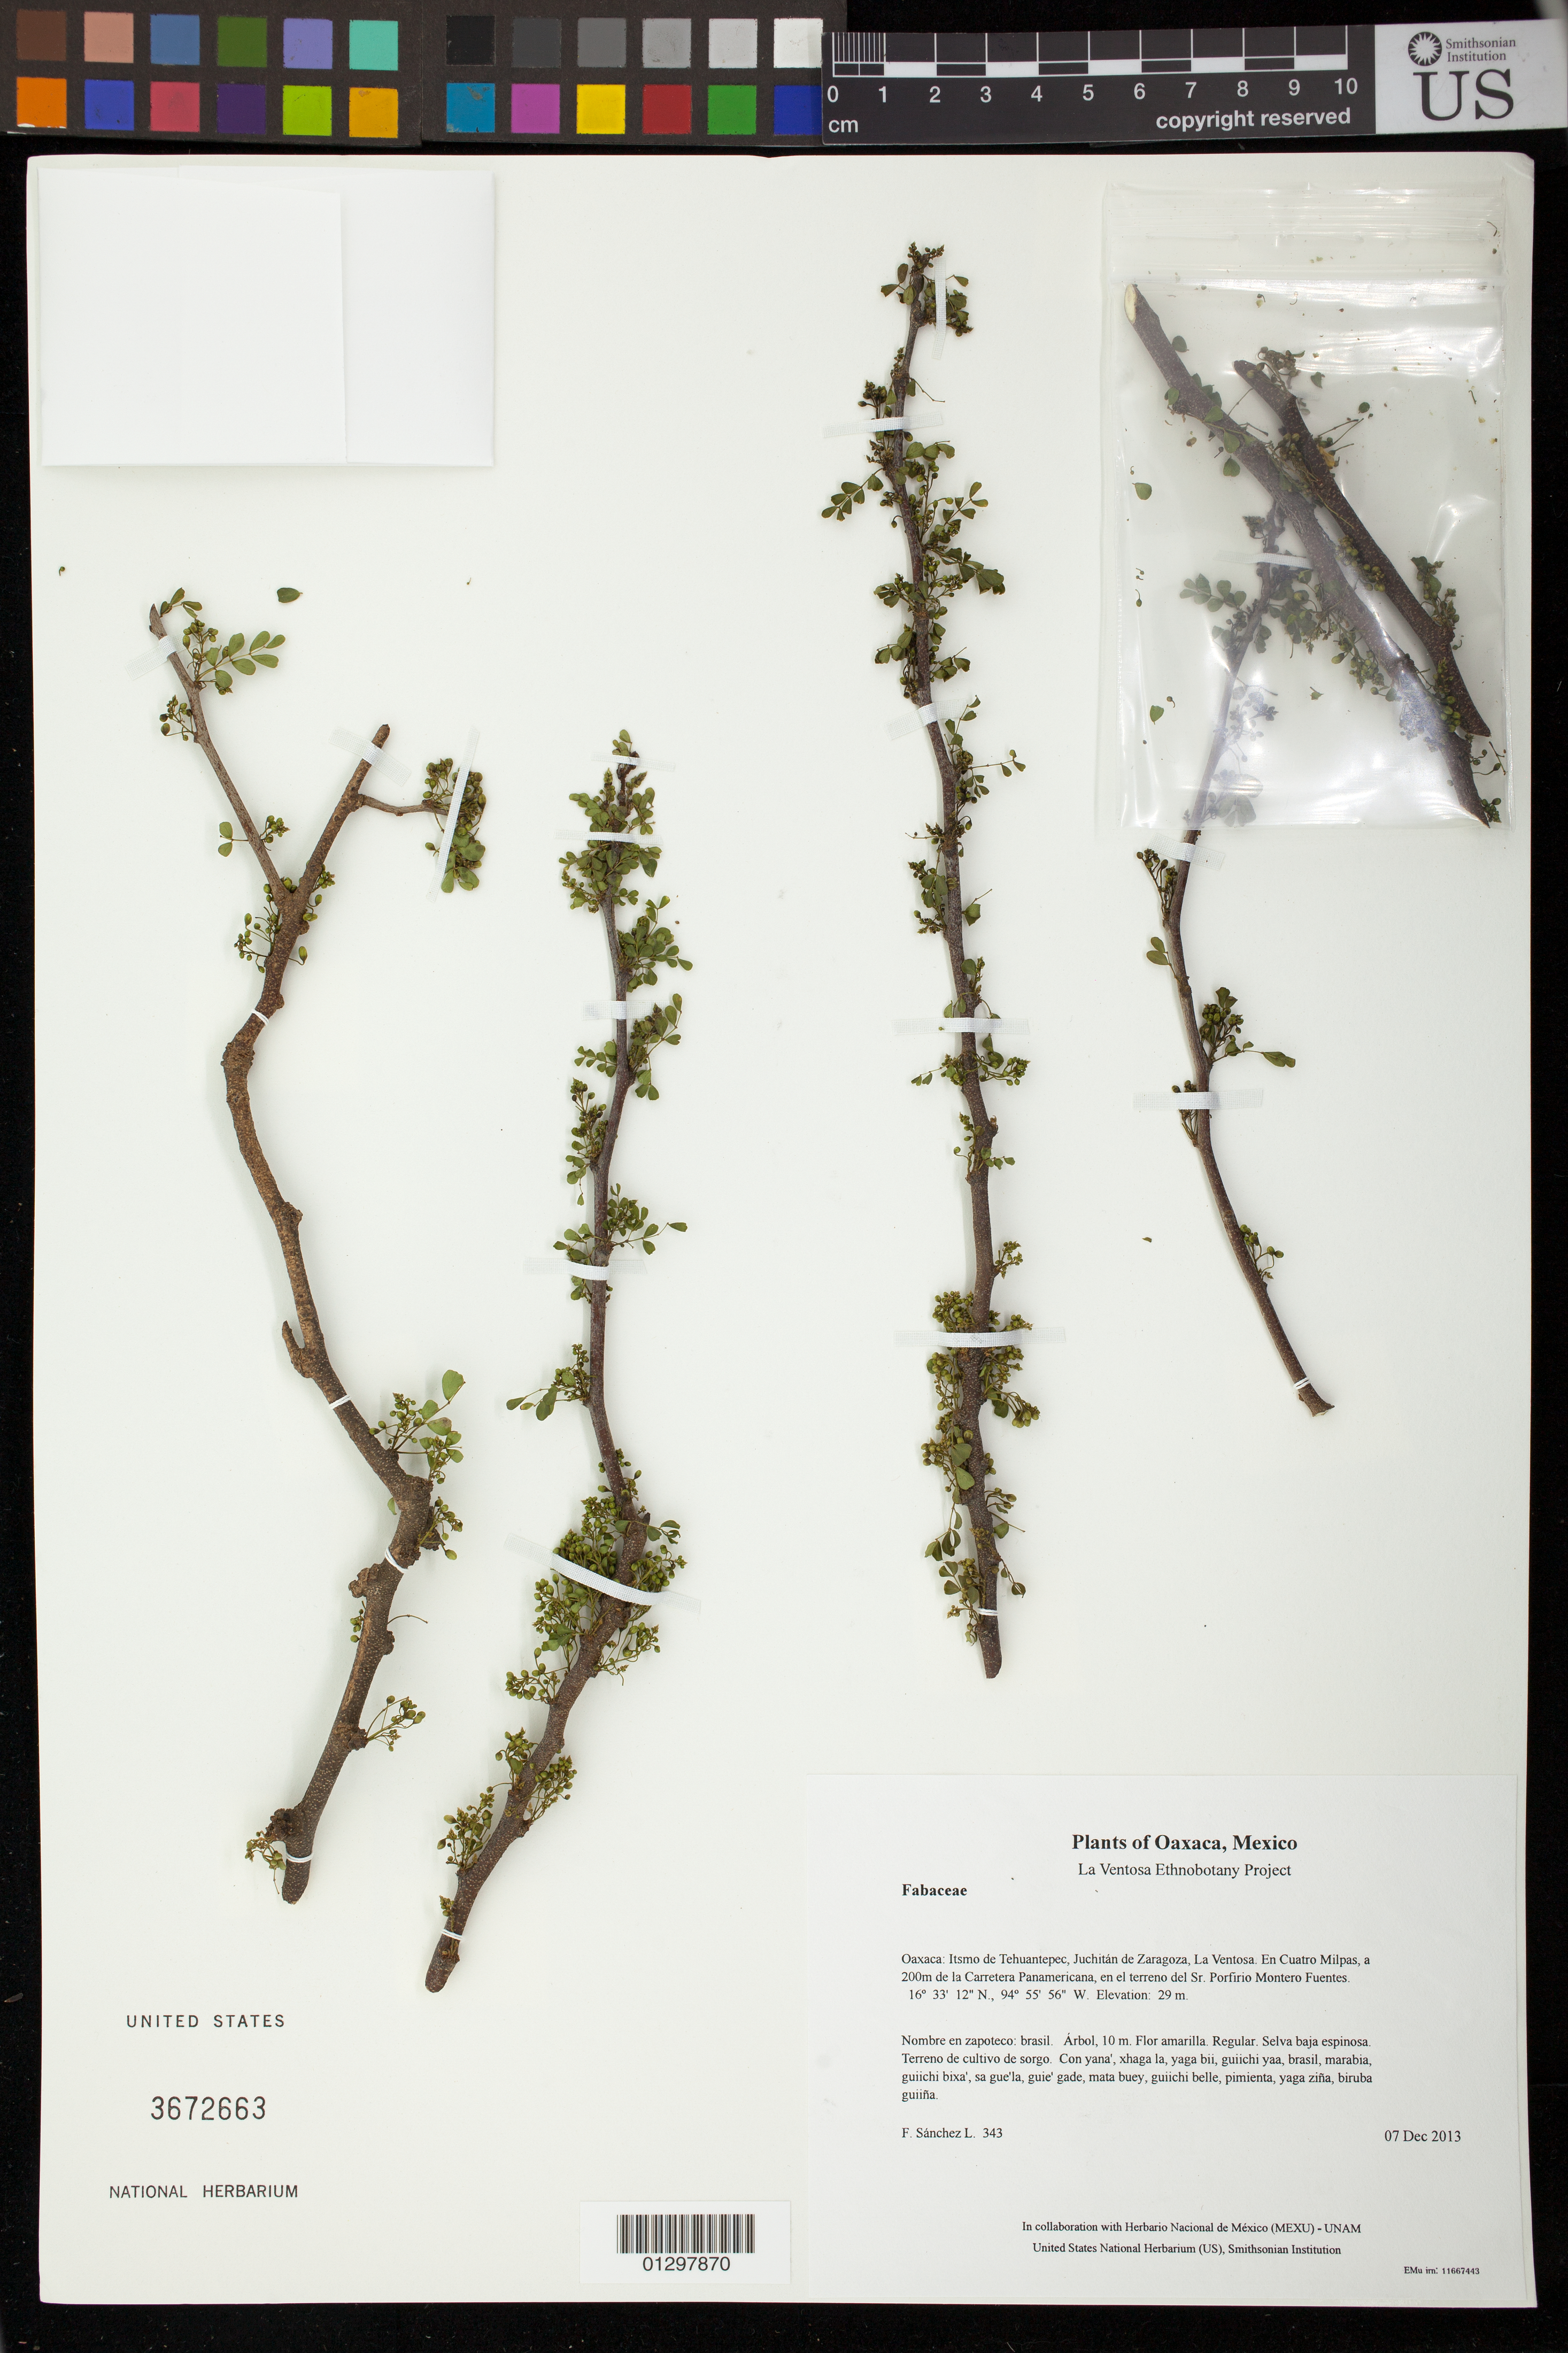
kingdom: Plantae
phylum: Tracheophyta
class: Magnoliopsida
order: Fabales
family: Fabaceae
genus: Haematoxylum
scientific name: Haematoxylum brasiletto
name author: H. Karst.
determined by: Radosavljevic, Aleksandar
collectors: F. Sánchez L.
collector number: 343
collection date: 2013-12-07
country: Mexico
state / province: Oaxaca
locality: Itsmo de Tehuantepec, Juchitán de Zaragoza, La Ventosa. En Cuatro Milpas, a 200m de la Carretera Panamericana, en el terreno del Sr. Porfirio Montero Fuentes.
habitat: Selva baja espinosa. Terreno de cultivo de sorgo.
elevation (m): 29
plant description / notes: JEBOT, MEXU, SERO, US; Yaga. 10 m. Guie' naguchi. Nuu.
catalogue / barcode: US 3672663